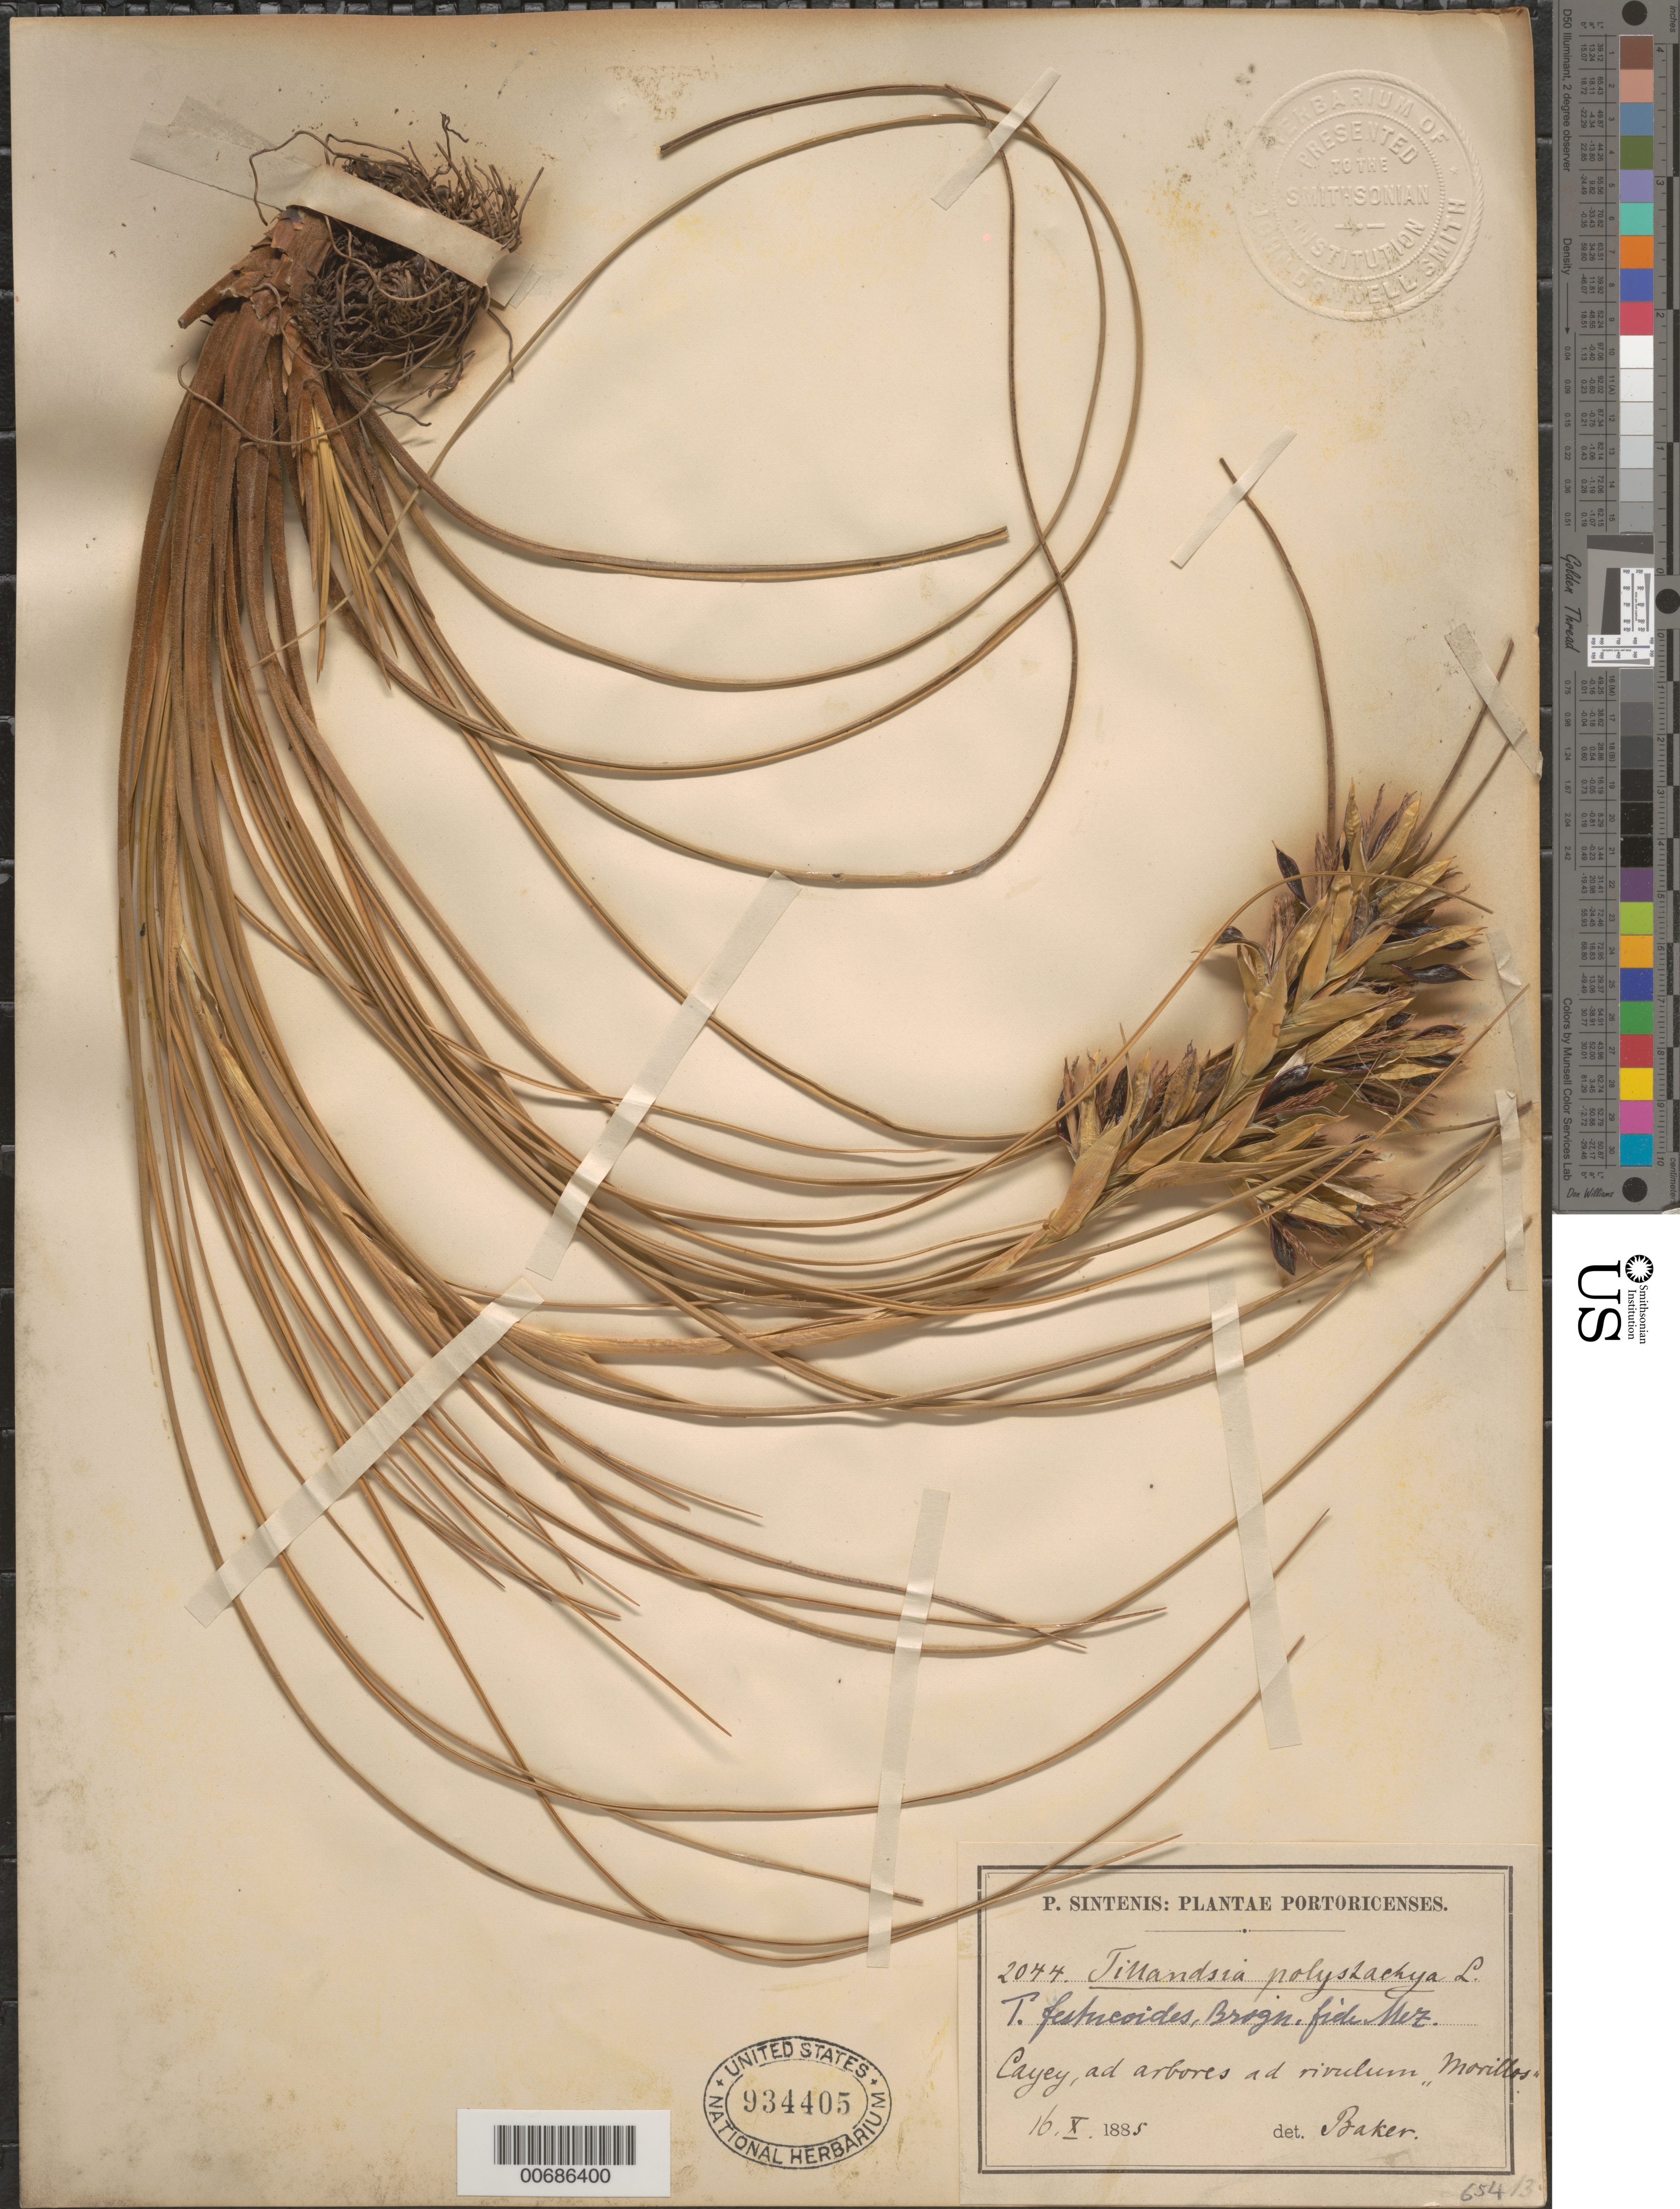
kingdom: Plantae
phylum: Tracheophyta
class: Liliopsida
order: Poales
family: Bromeliaceae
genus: Tillandsia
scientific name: Tillandsia polystachya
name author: L.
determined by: Baker, John Gilbert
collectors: P. Sintenis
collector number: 2044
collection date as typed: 16 Oct 1885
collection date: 1885-10-16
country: Puerto Rico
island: Greater Antilles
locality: Cayey, ad arbores ad rivulum, "morillos"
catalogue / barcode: US 934405